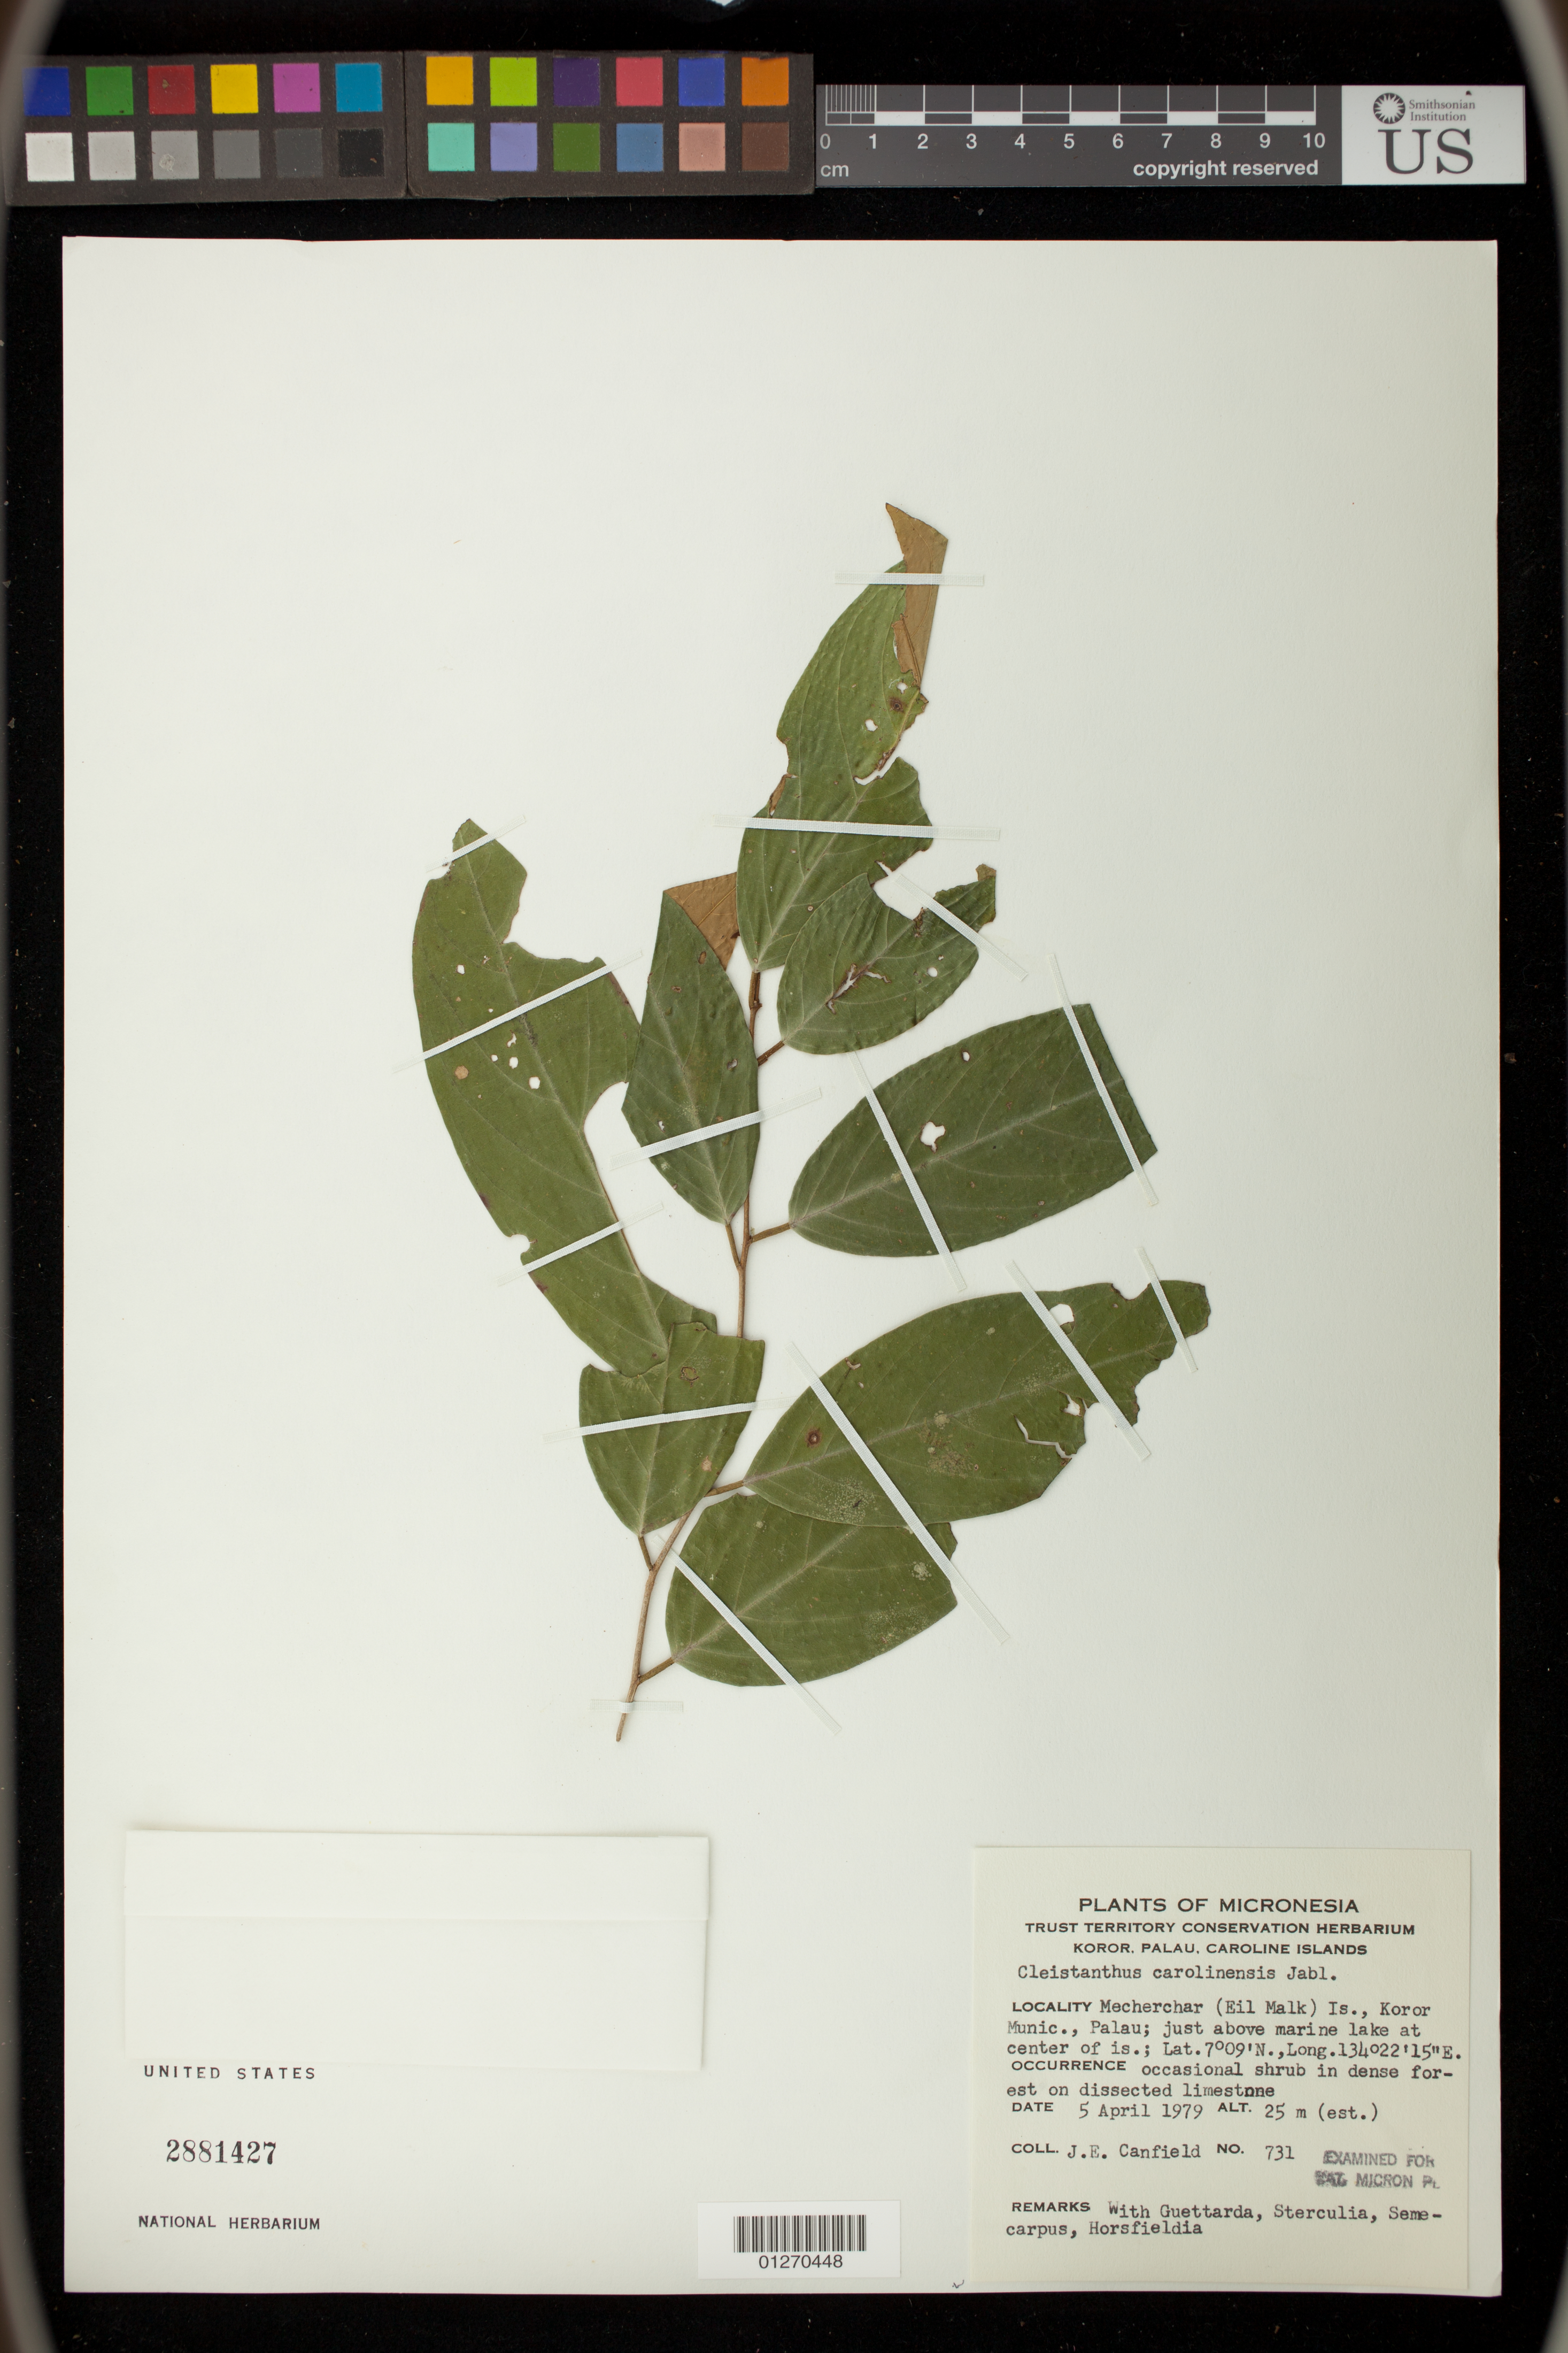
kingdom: Plantae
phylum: Tracheophyta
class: Magnoliopsida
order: Malpighiales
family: Phyllanthaceae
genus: Cleistanthus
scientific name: Cleistanthus carolinianus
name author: Jabl.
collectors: J. E. Canfield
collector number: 731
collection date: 1979-04-05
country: Palau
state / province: Koror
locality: Mecherchar (Eil Malk) Is; just above the marine lake at center of is.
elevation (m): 25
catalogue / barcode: US 2881427